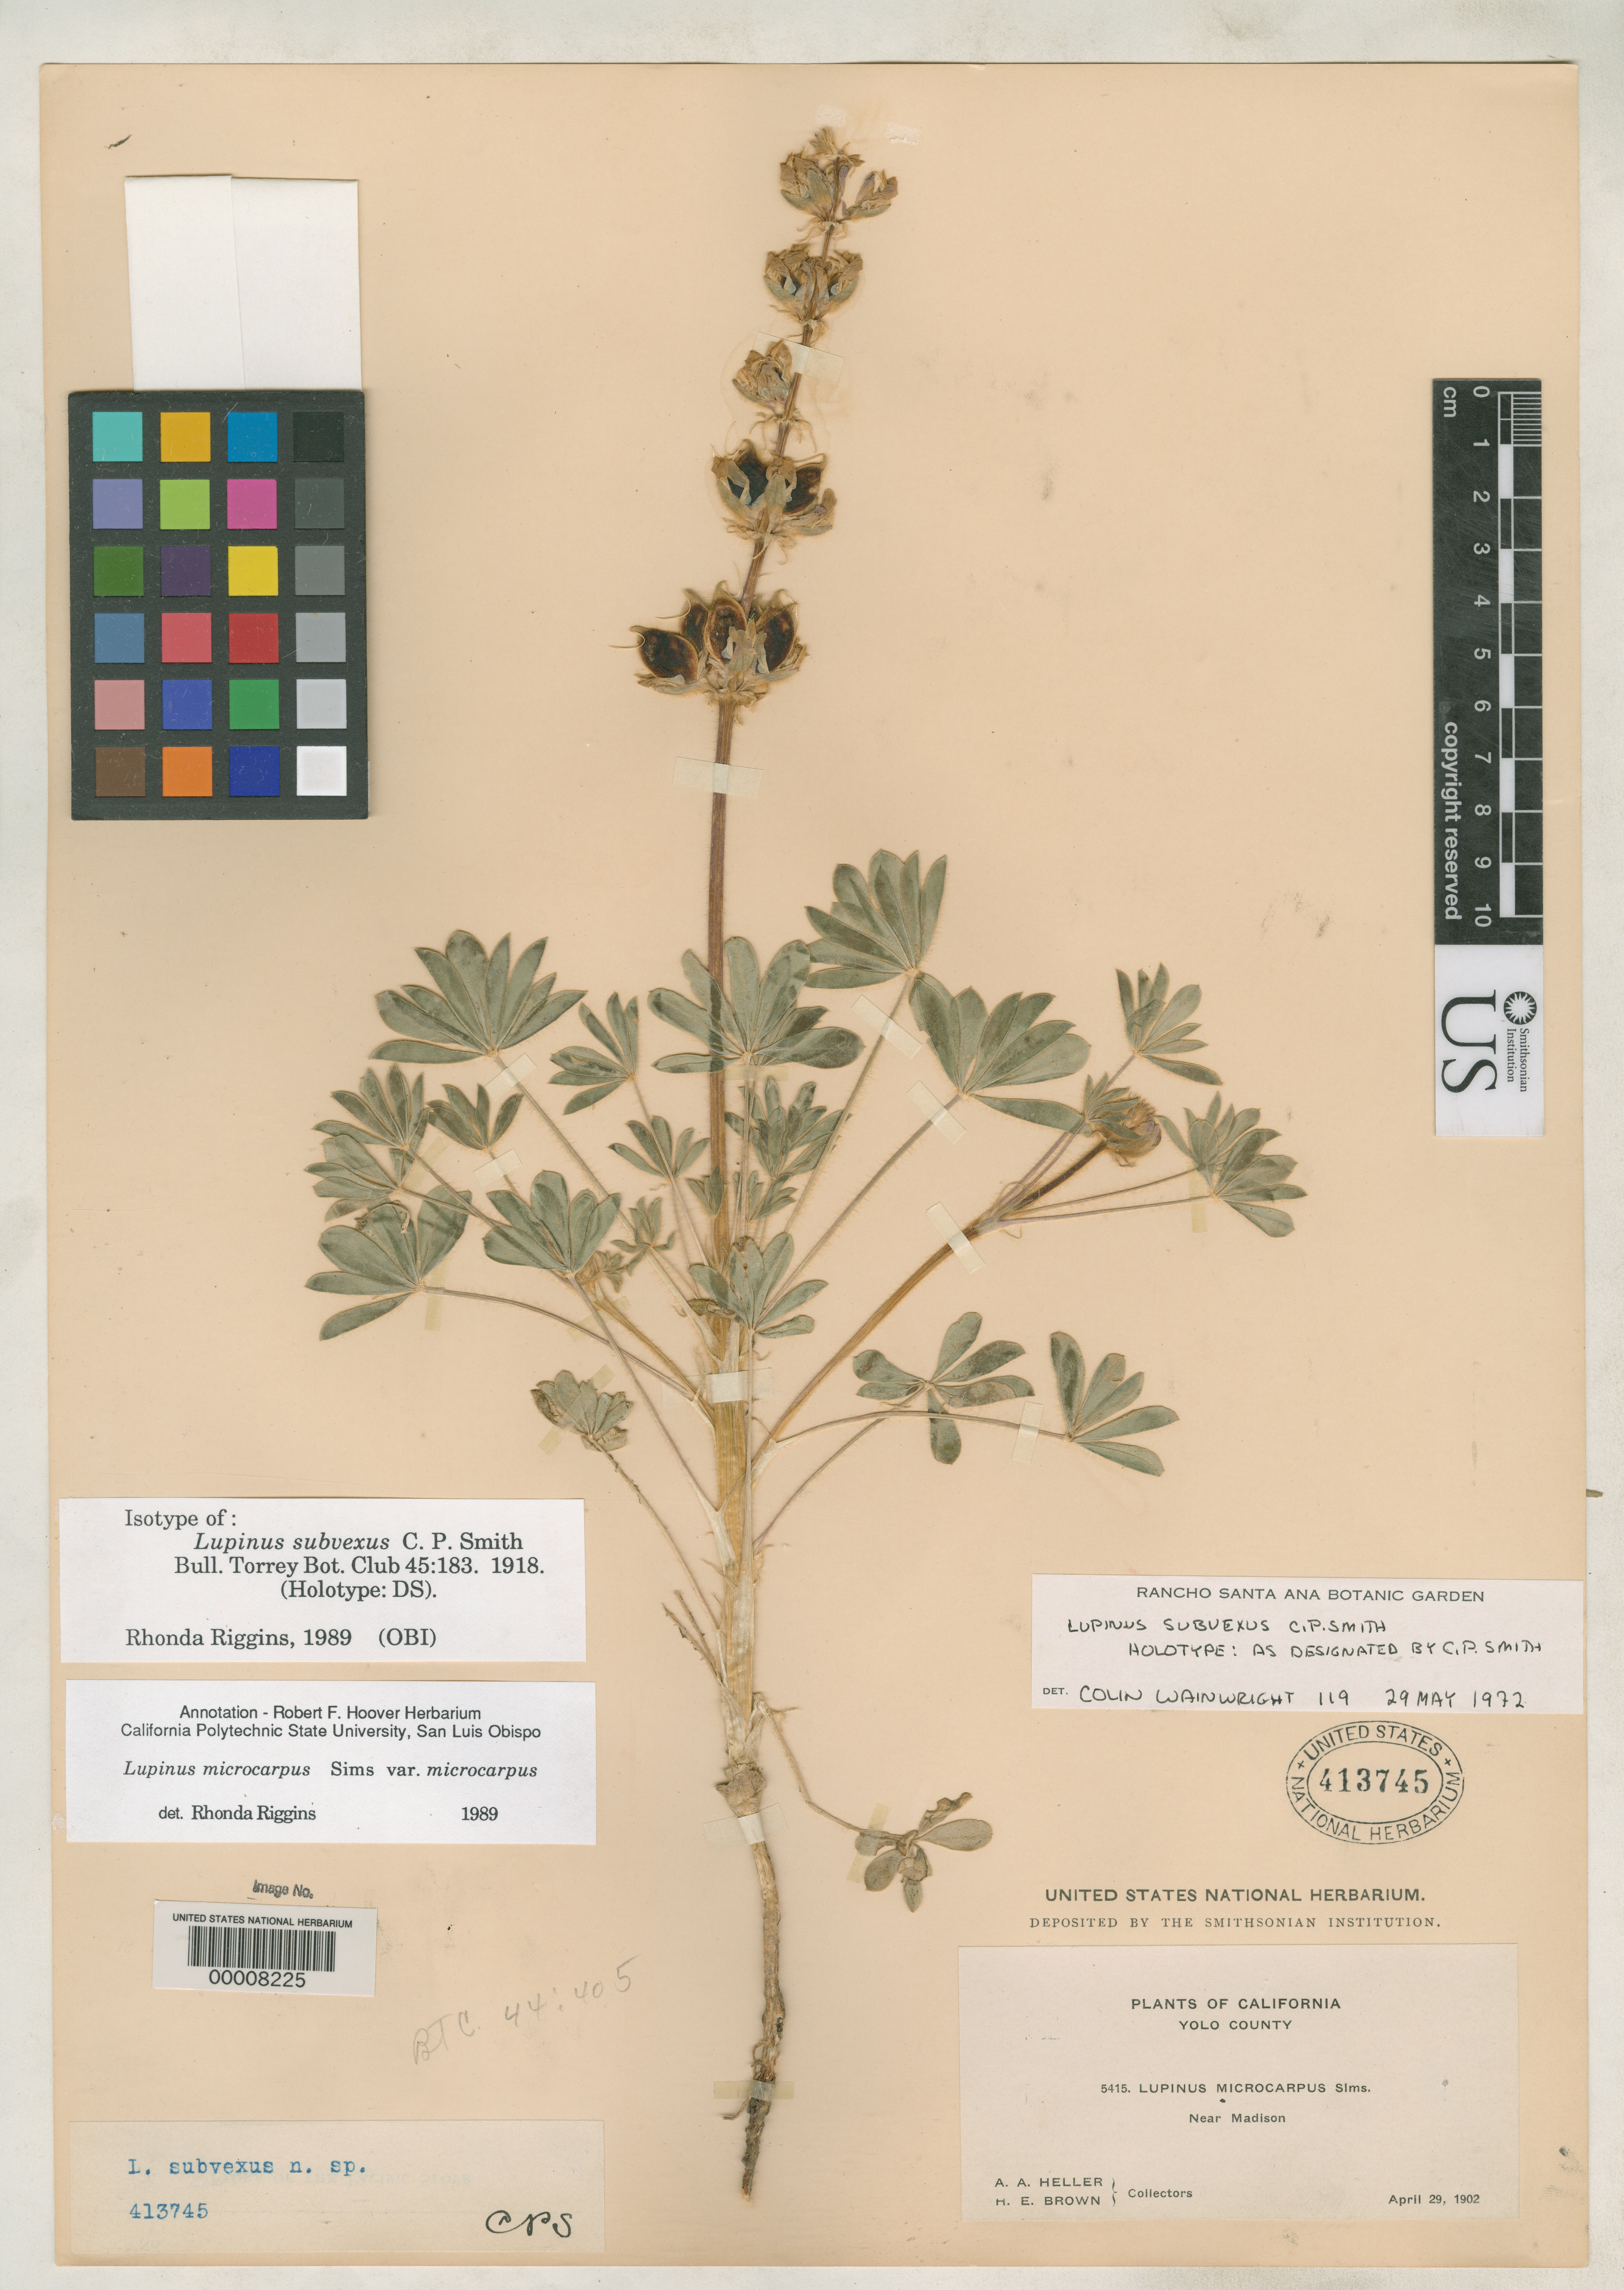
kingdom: Plantae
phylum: Tracheophyta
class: Magnoliopsida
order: Fabales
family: Fabaceae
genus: Lupinus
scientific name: Lupinus subvexus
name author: C.P. Sm.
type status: Isotype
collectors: A. A. Heller & H. E. Brown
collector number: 5415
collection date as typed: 29 Apr 1902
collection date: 1902-04-29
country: United States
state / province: California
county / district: Yolo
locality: Near Madison.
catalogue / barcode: US 413745